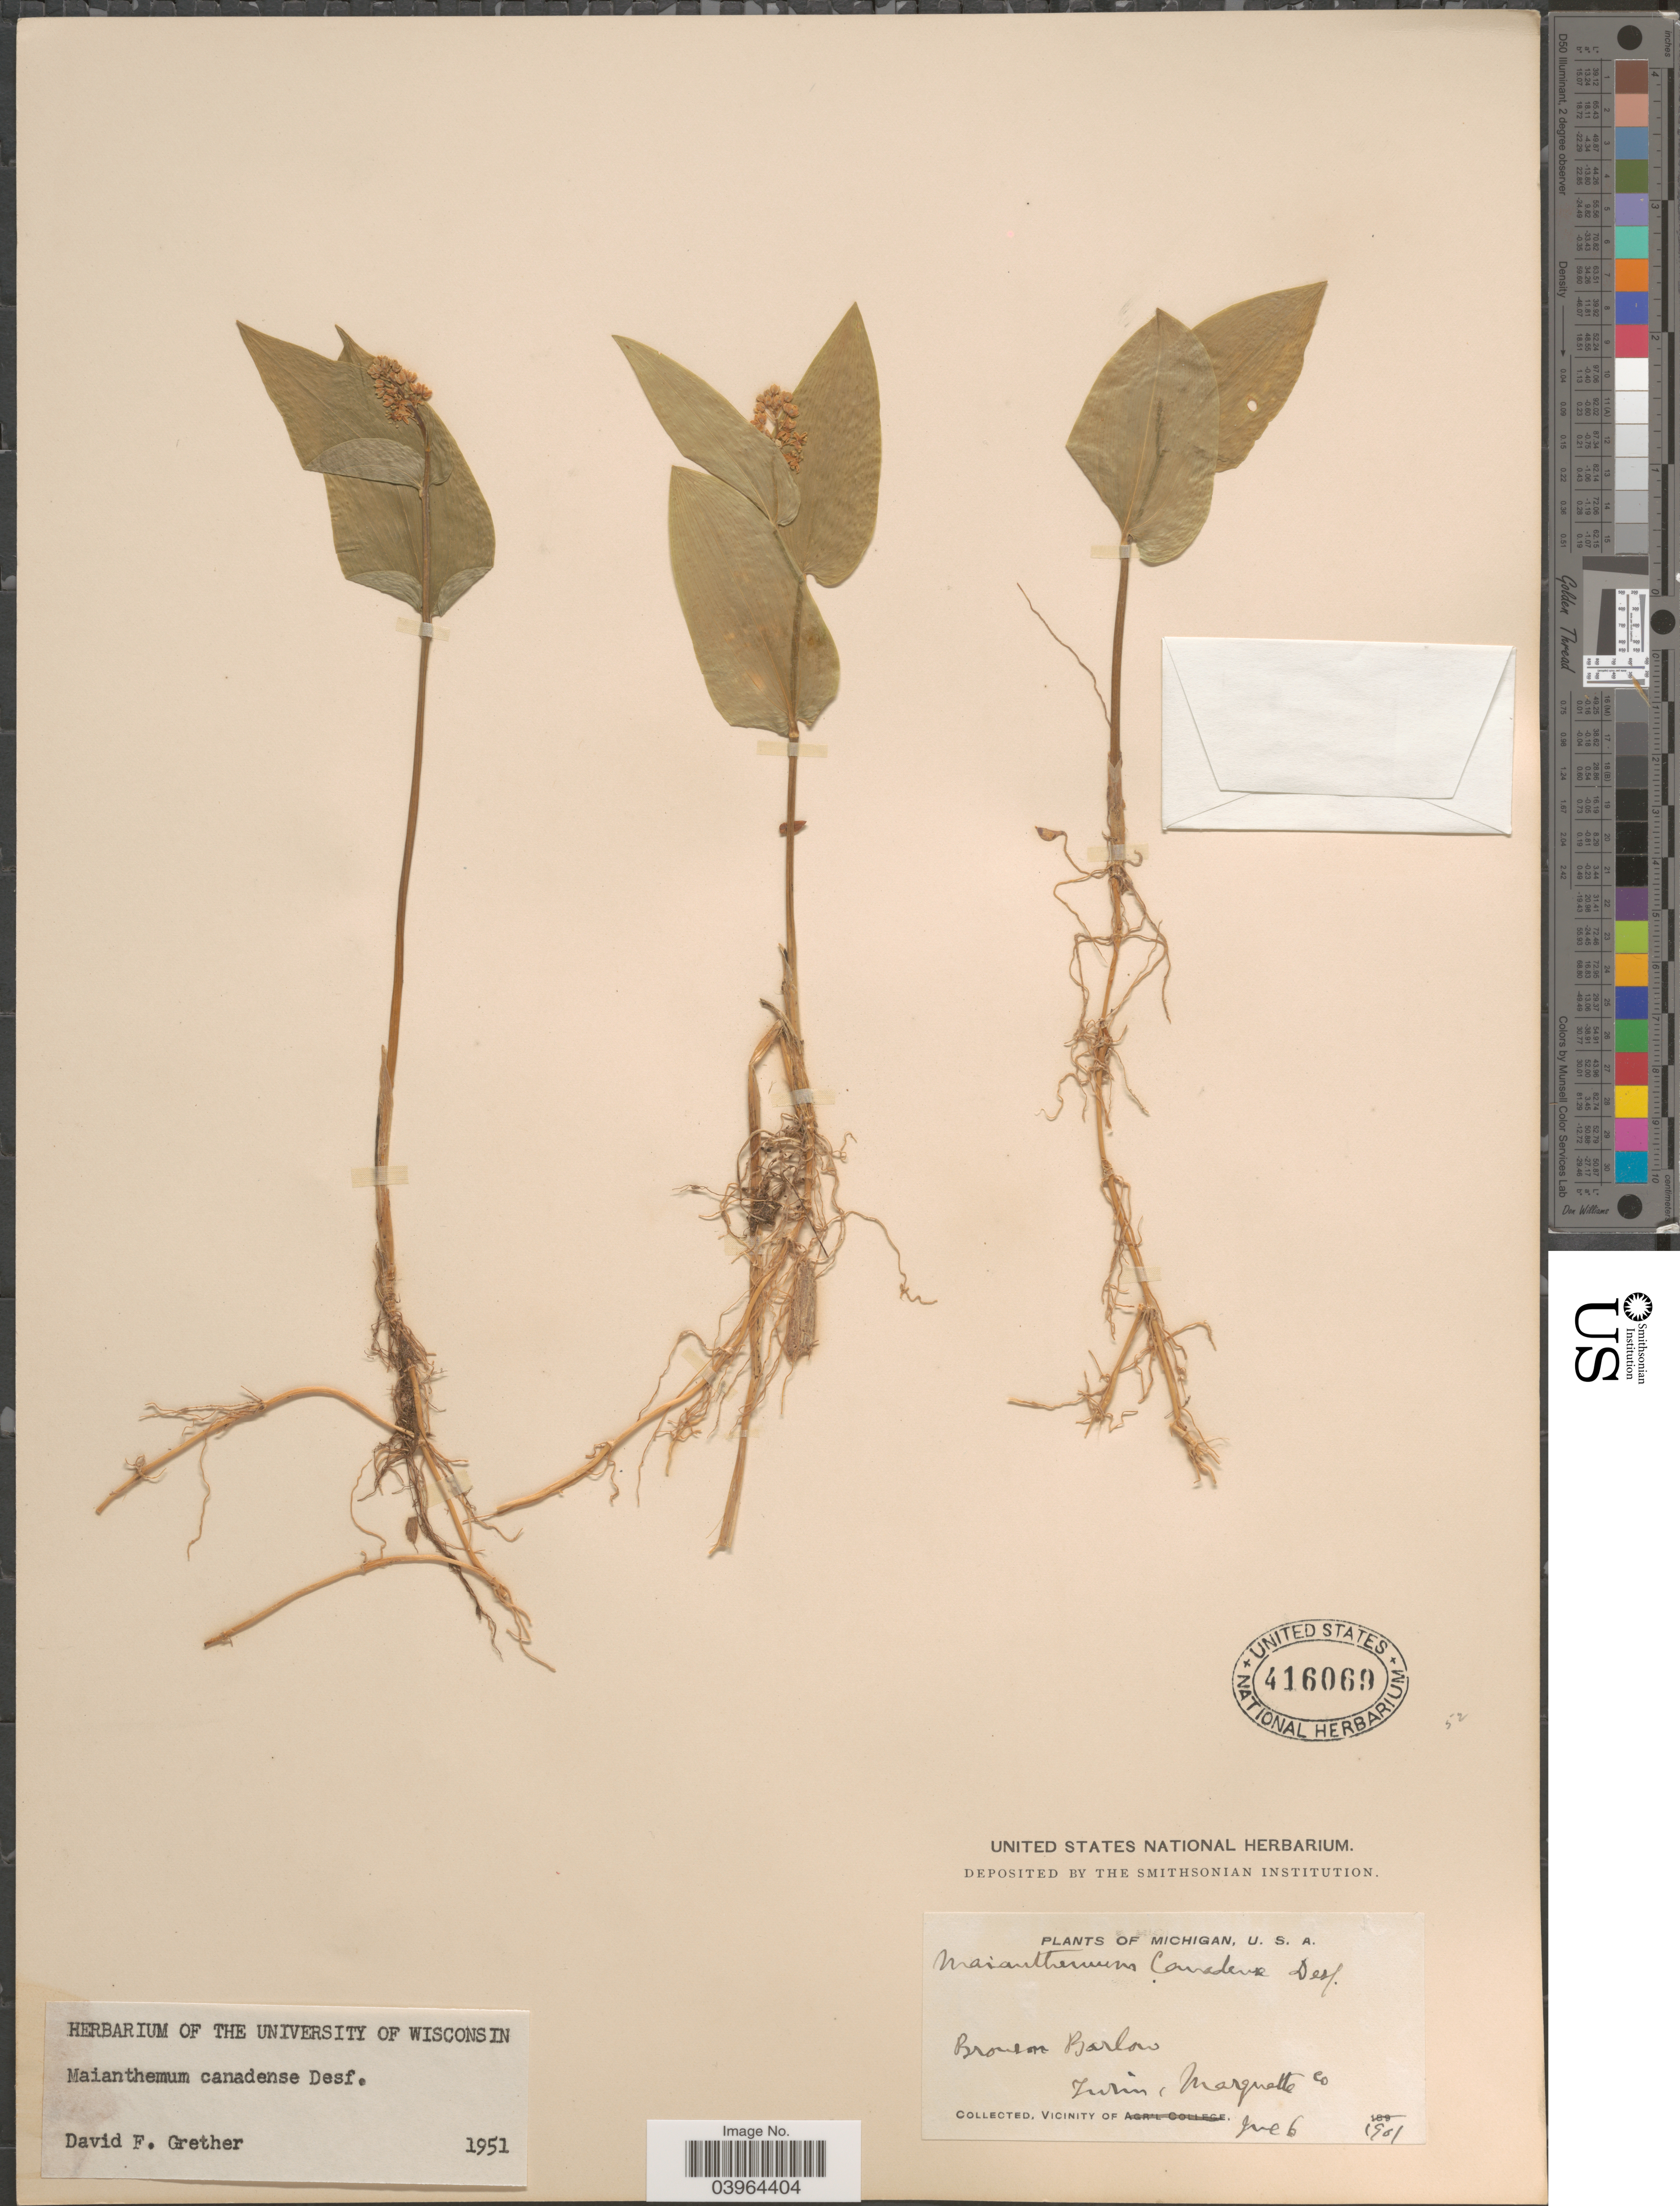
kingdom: Plantae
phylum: Tracheophyta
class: Liliopsida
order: Asparagales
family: Asparagaceae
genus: Maianthemum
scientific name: Maianthemum canadense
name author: Desf.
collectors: Barlow, B.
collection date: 1901-06-06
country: United States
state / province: Michigan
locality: Turin, Marquette Co.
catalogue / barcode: US 416069